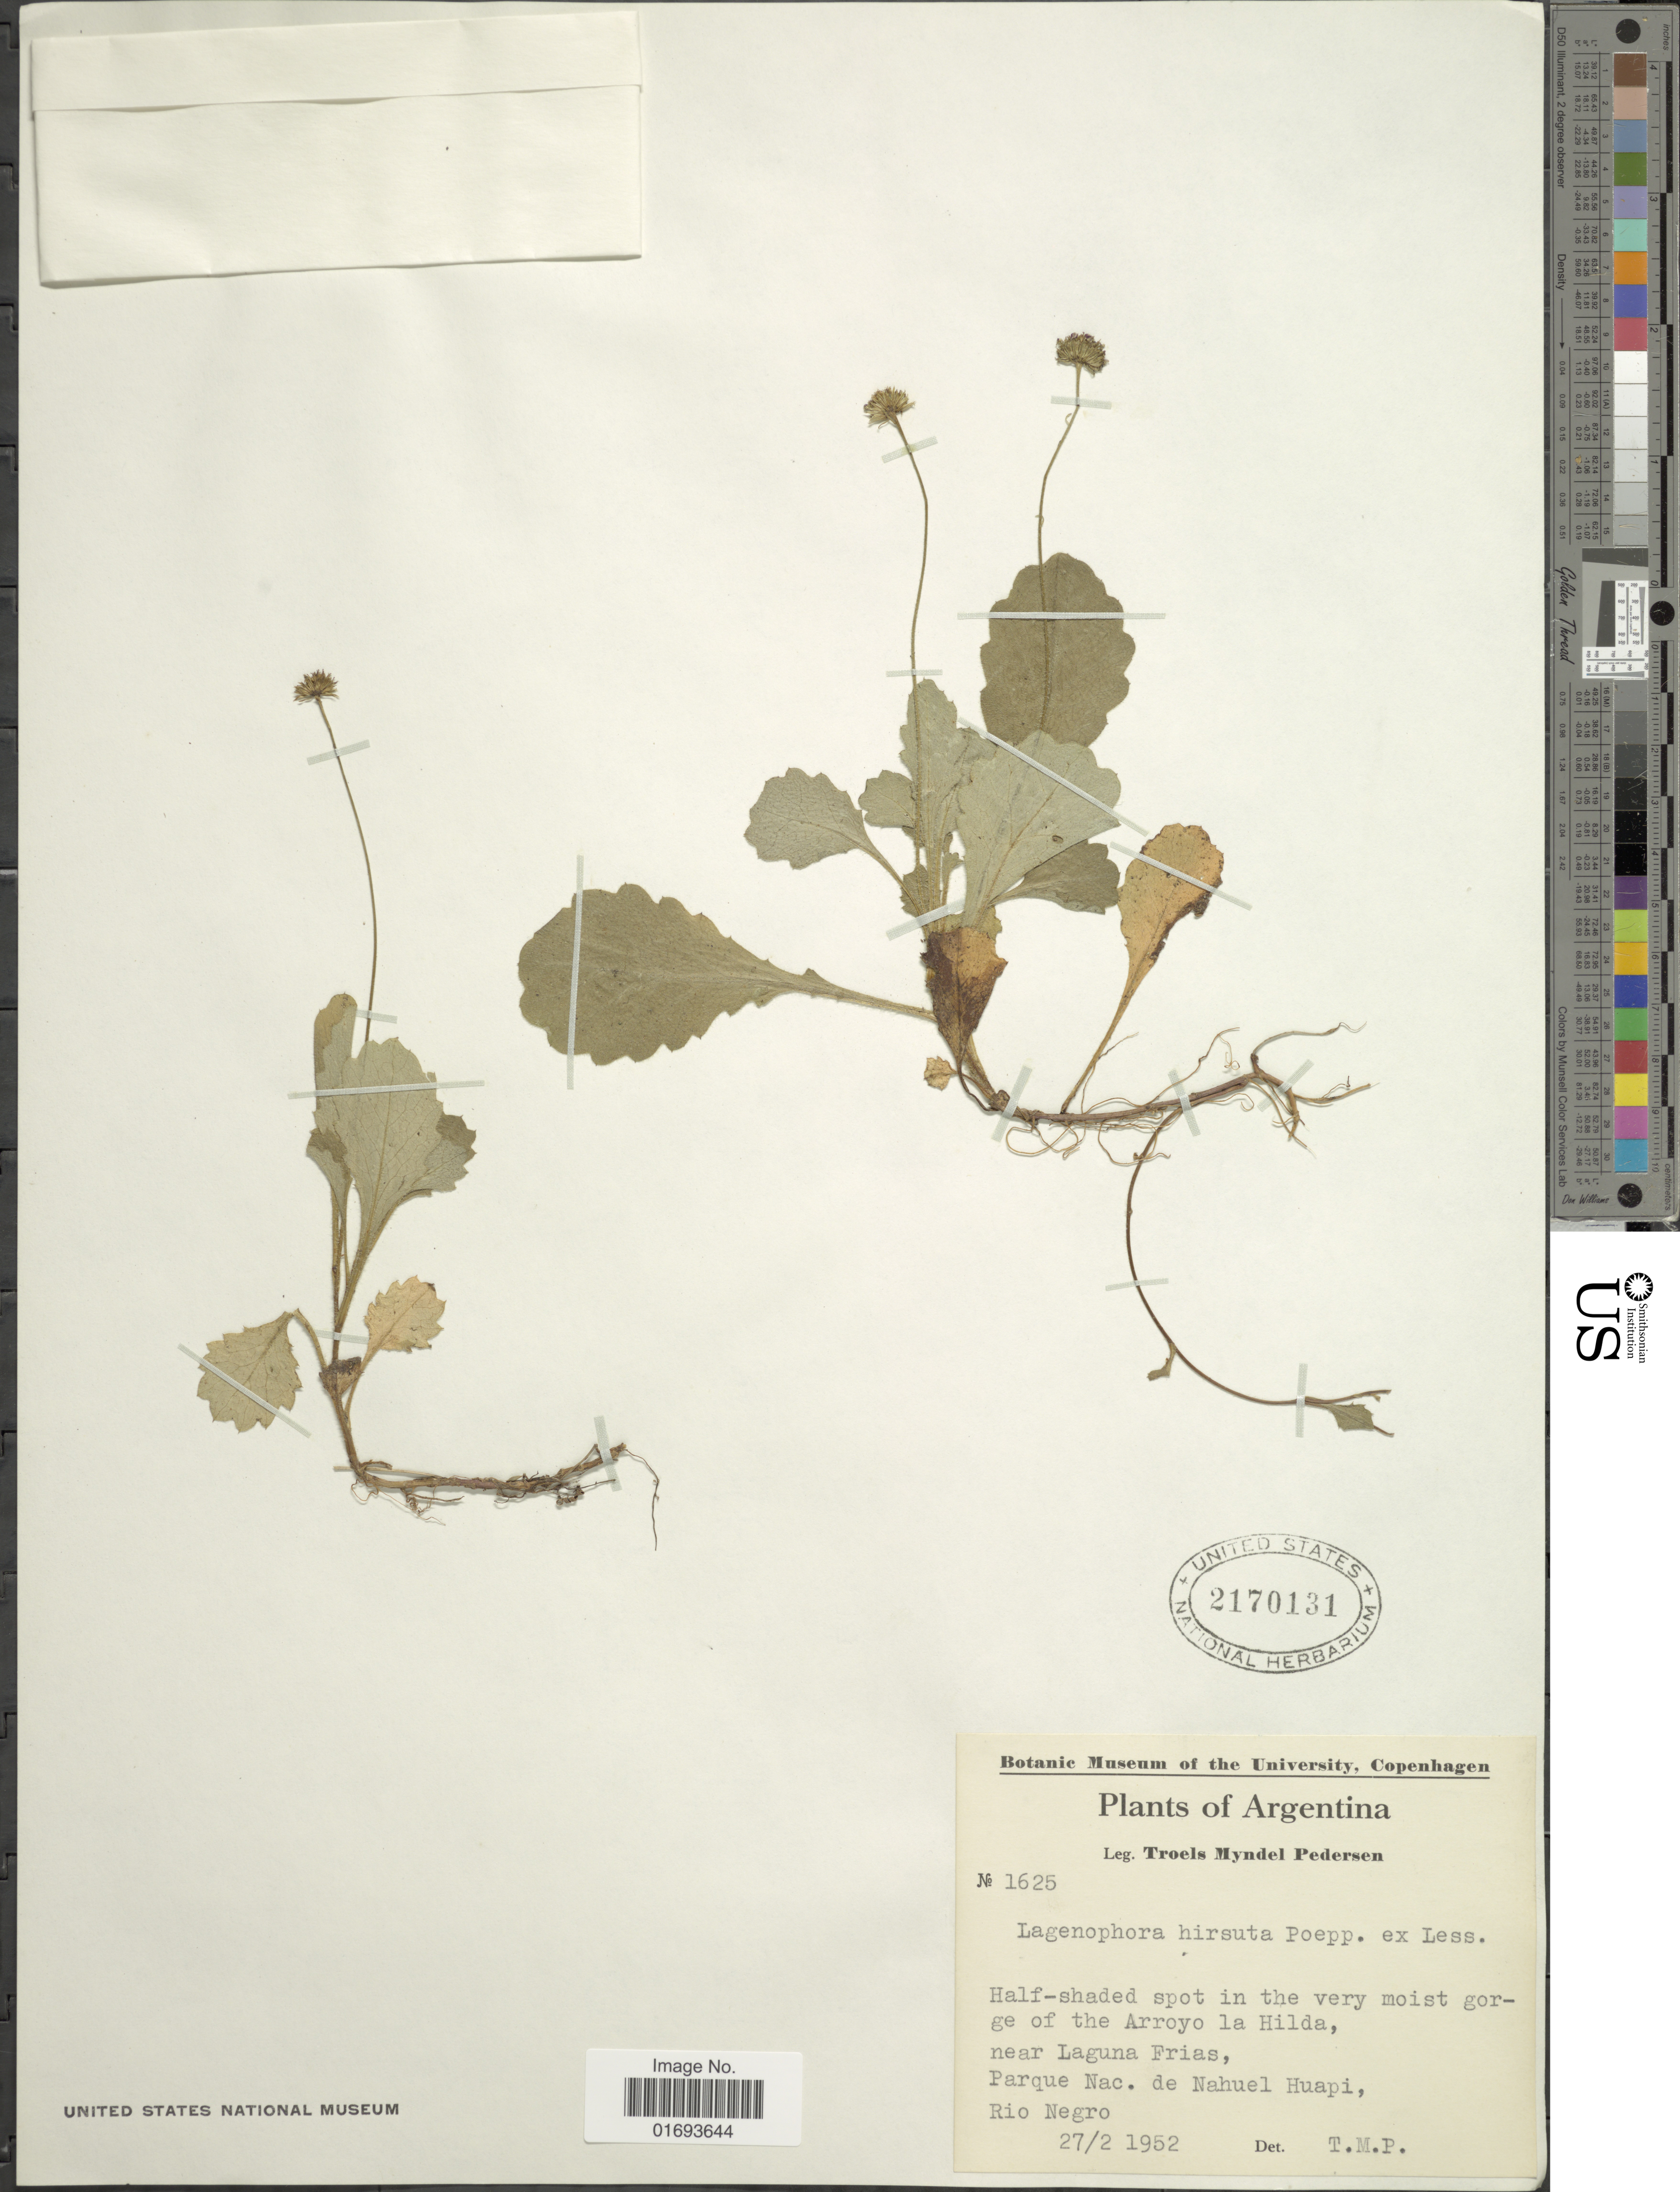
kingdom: Plantae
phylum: Tracheophyta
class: Magnoliopsida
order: Asterales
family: Asteraceae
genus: Lagenophora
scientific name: Lagenophora hirsuta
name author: Poepp. ex Less.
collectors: T. Pederson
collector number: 1625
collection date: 1952-02-27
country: Argentina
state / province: Rio Negro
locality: Half-shaded spot in the very moist gorge of the Arroyo la Hilda, near Laguna Frias, Parque Nac. de Nahuel Huapi, Rio Negro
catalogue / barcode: US 2170131